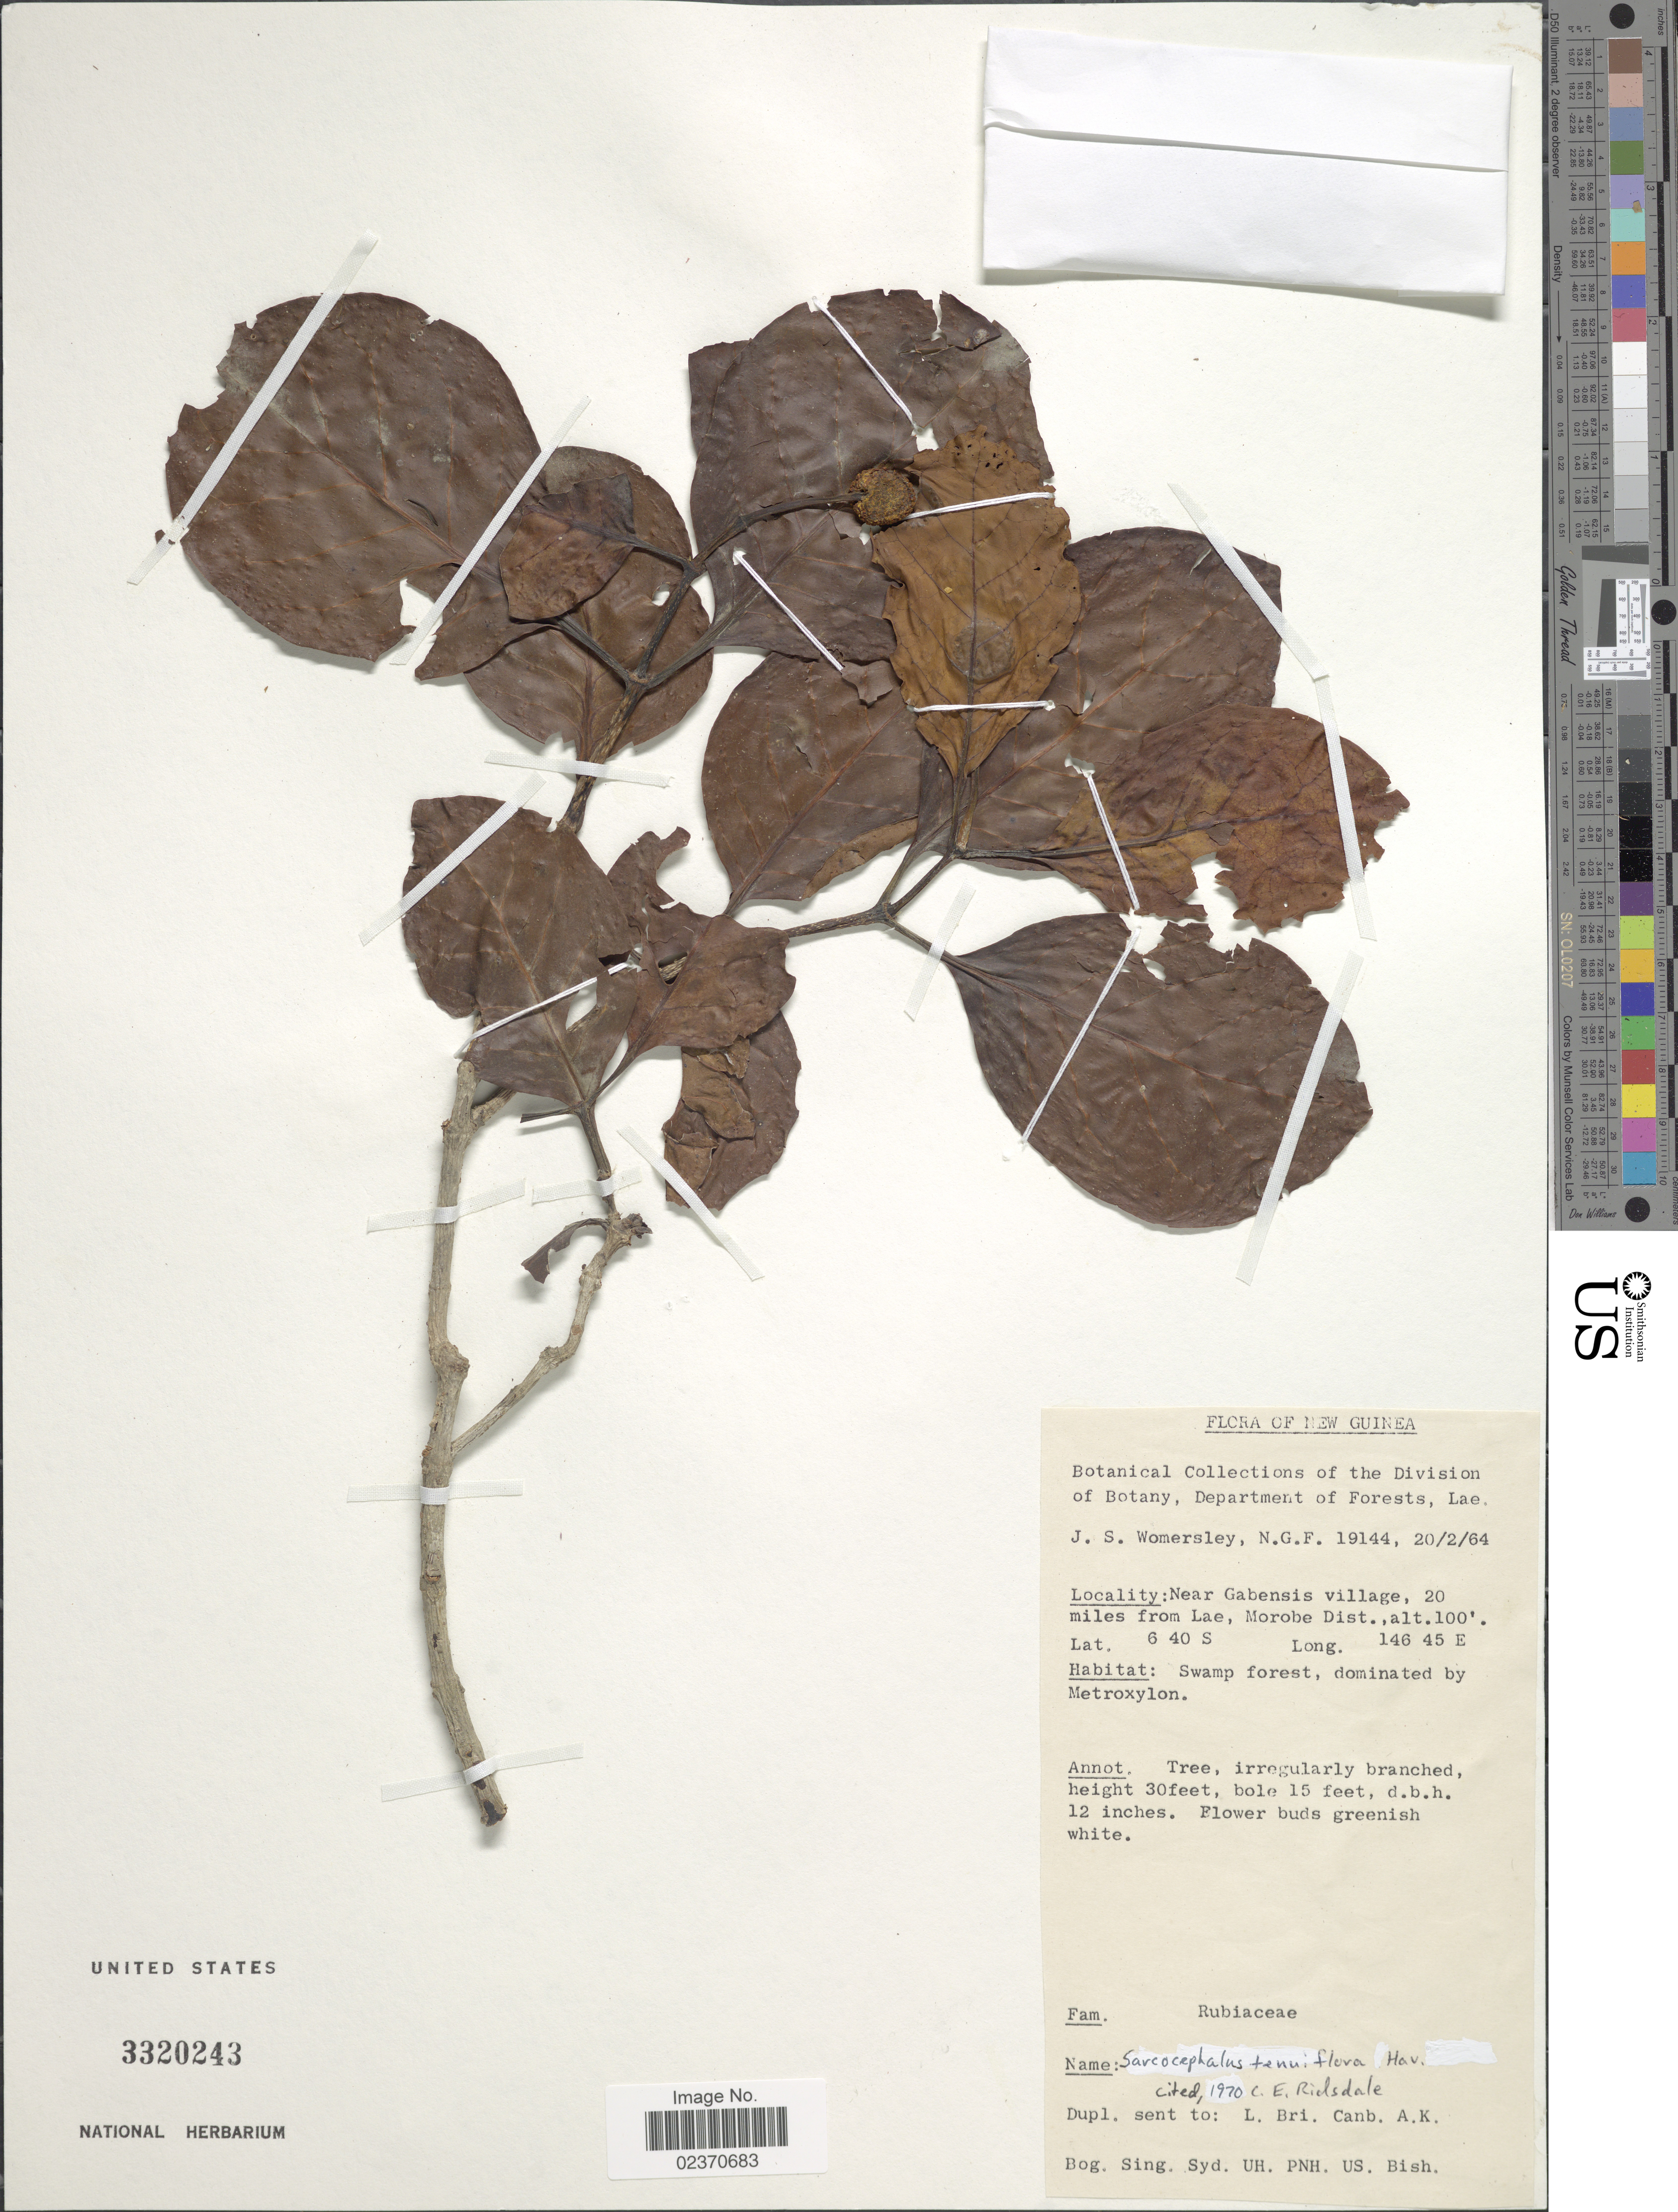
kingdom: Plantae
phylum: Tracheophyta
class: Magnoliopsida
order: Gentianales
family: Rubiaceae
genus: Nauclea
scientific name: Nauclea tenuiflora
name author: (Havil.) Merr.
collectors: J. S. Womersley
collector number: N.G.F. 19144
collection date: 1964-02-20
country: Papua New Guinea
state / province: Morobe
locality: Near Gabensis village, 20 miles from Lae, Morobe Dist.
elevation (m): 100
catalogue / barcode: US 3320243